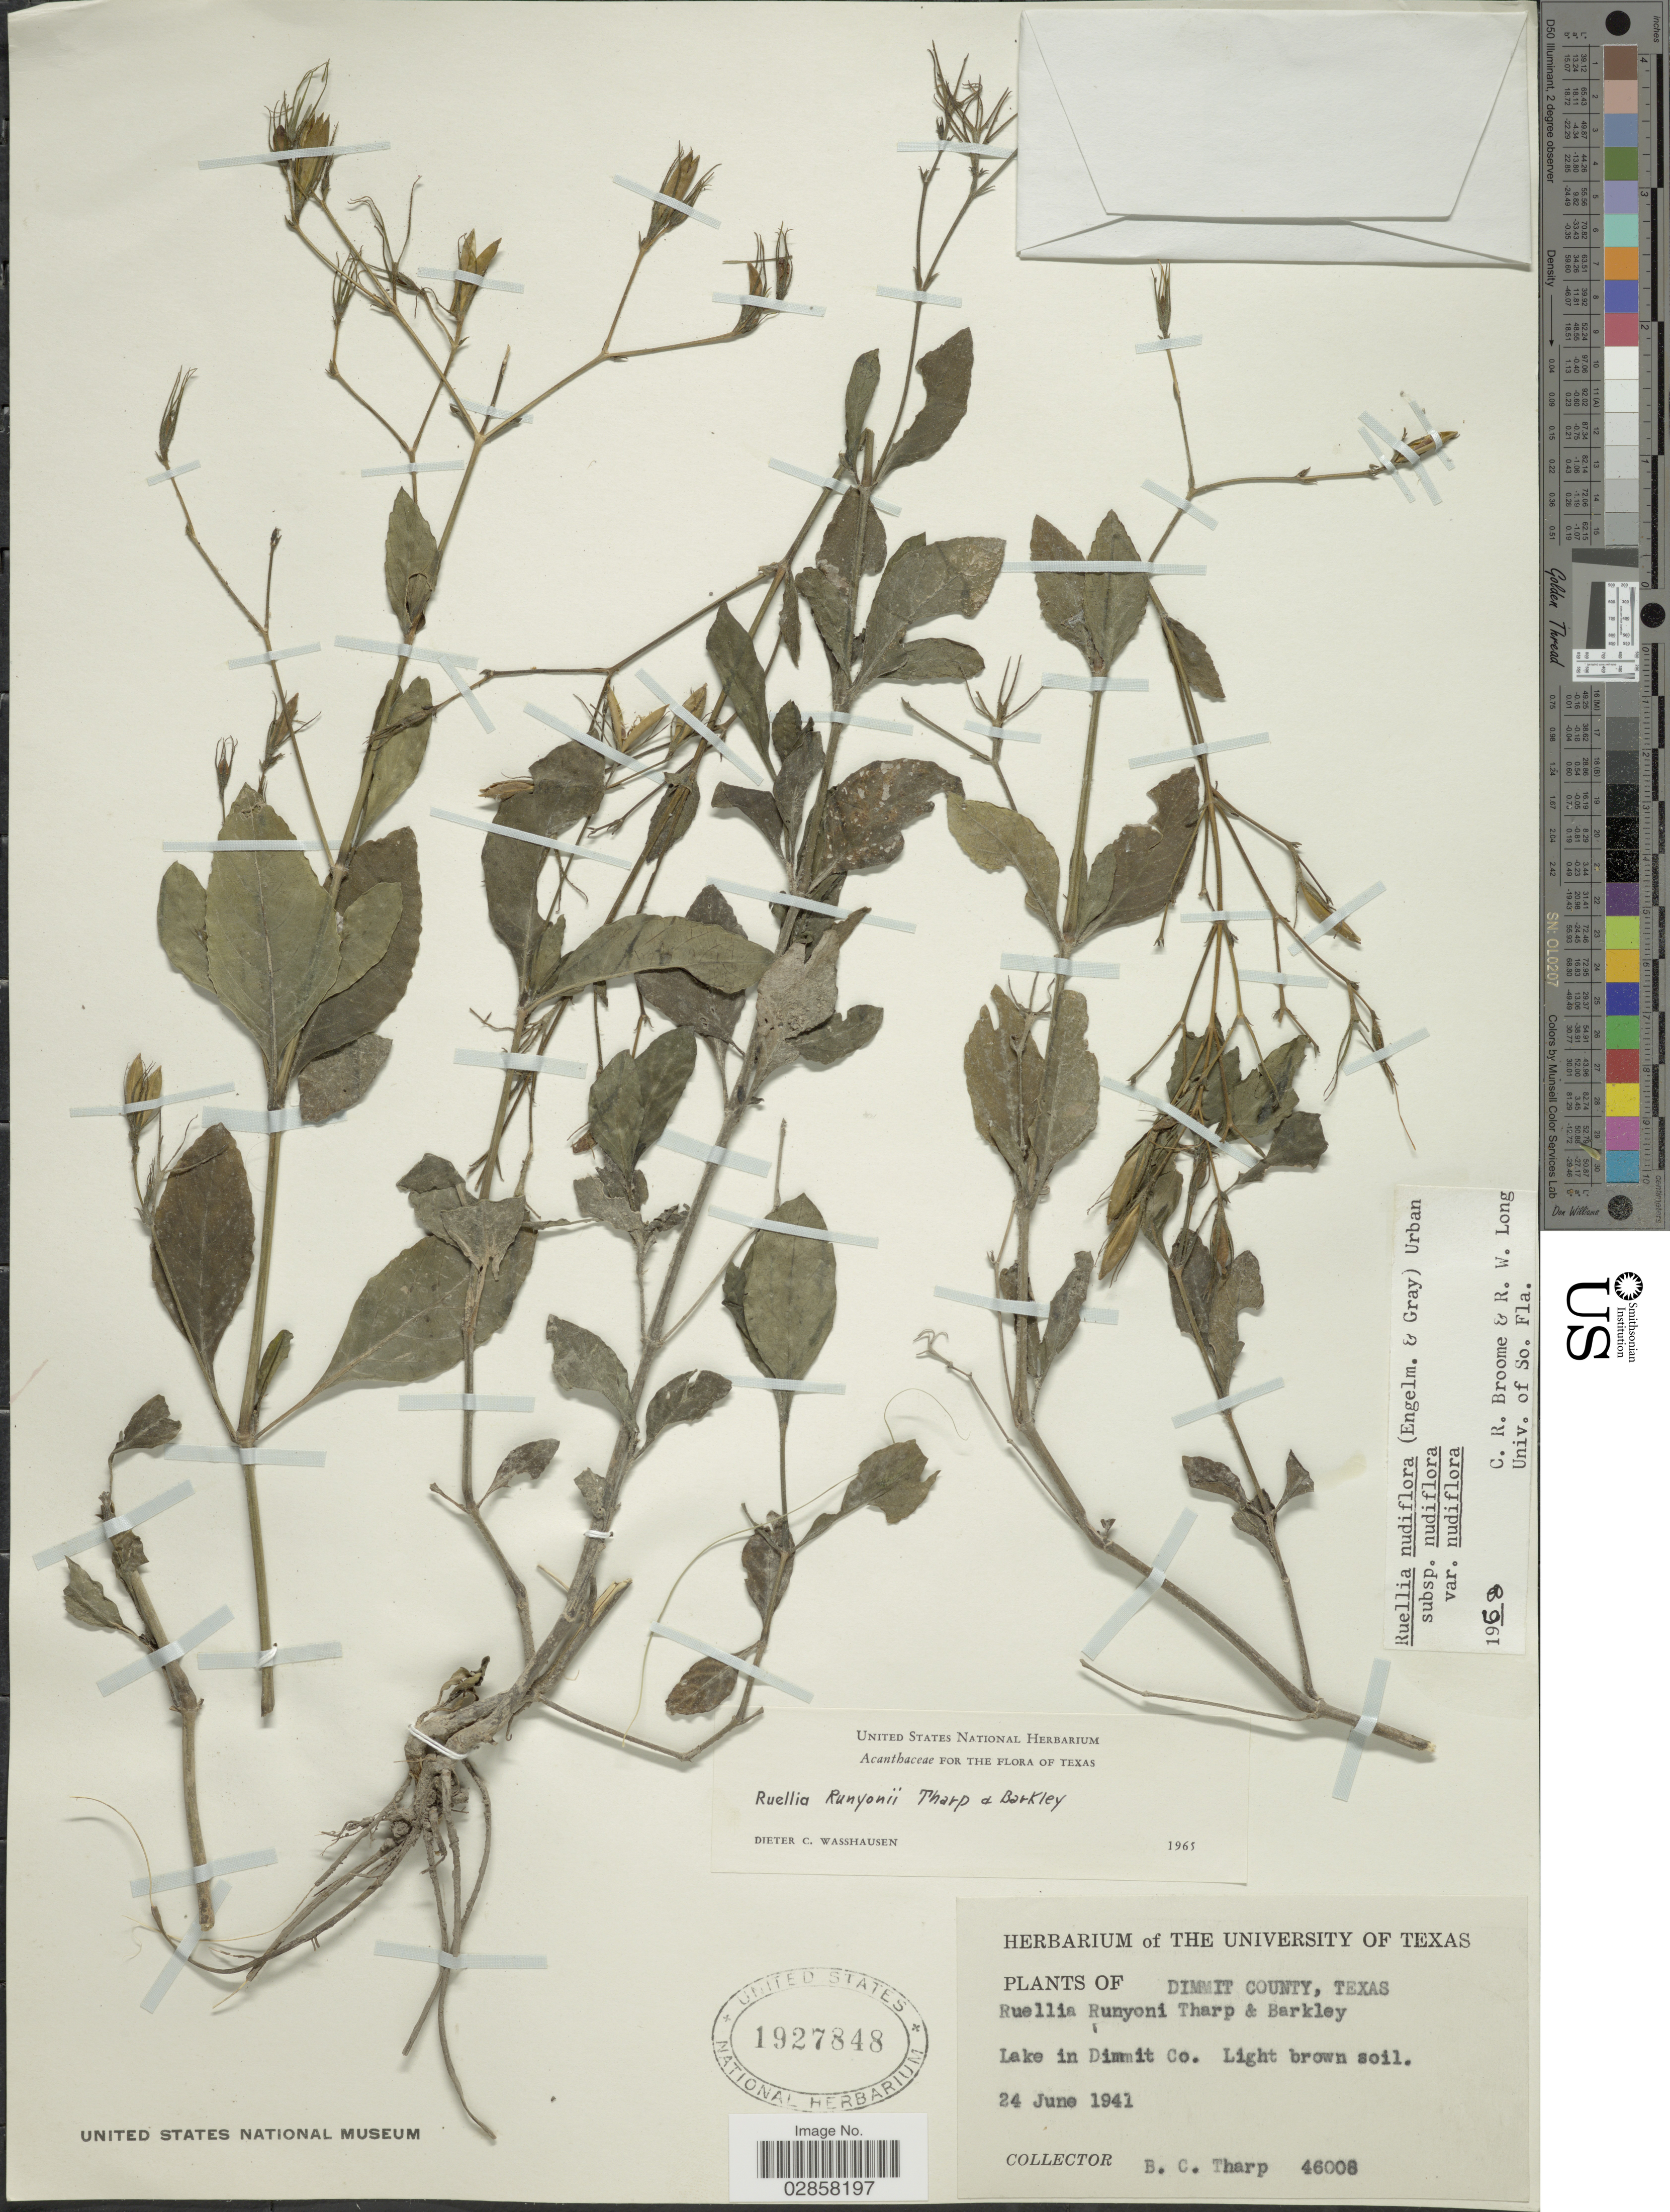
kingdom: Plantae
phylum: Tracheophyta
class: Magnoliopsida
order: Lamiales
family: Acanthaceae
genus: Ruellia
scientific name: Ruellia runyonii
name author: Tharp & F.A. Barkley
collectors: B. C. Tharp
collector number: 46008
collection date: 1941-06-24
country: United States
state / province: Texas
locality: Dimmit County. Lake in Dimmit Co.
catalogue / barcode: US 1927848